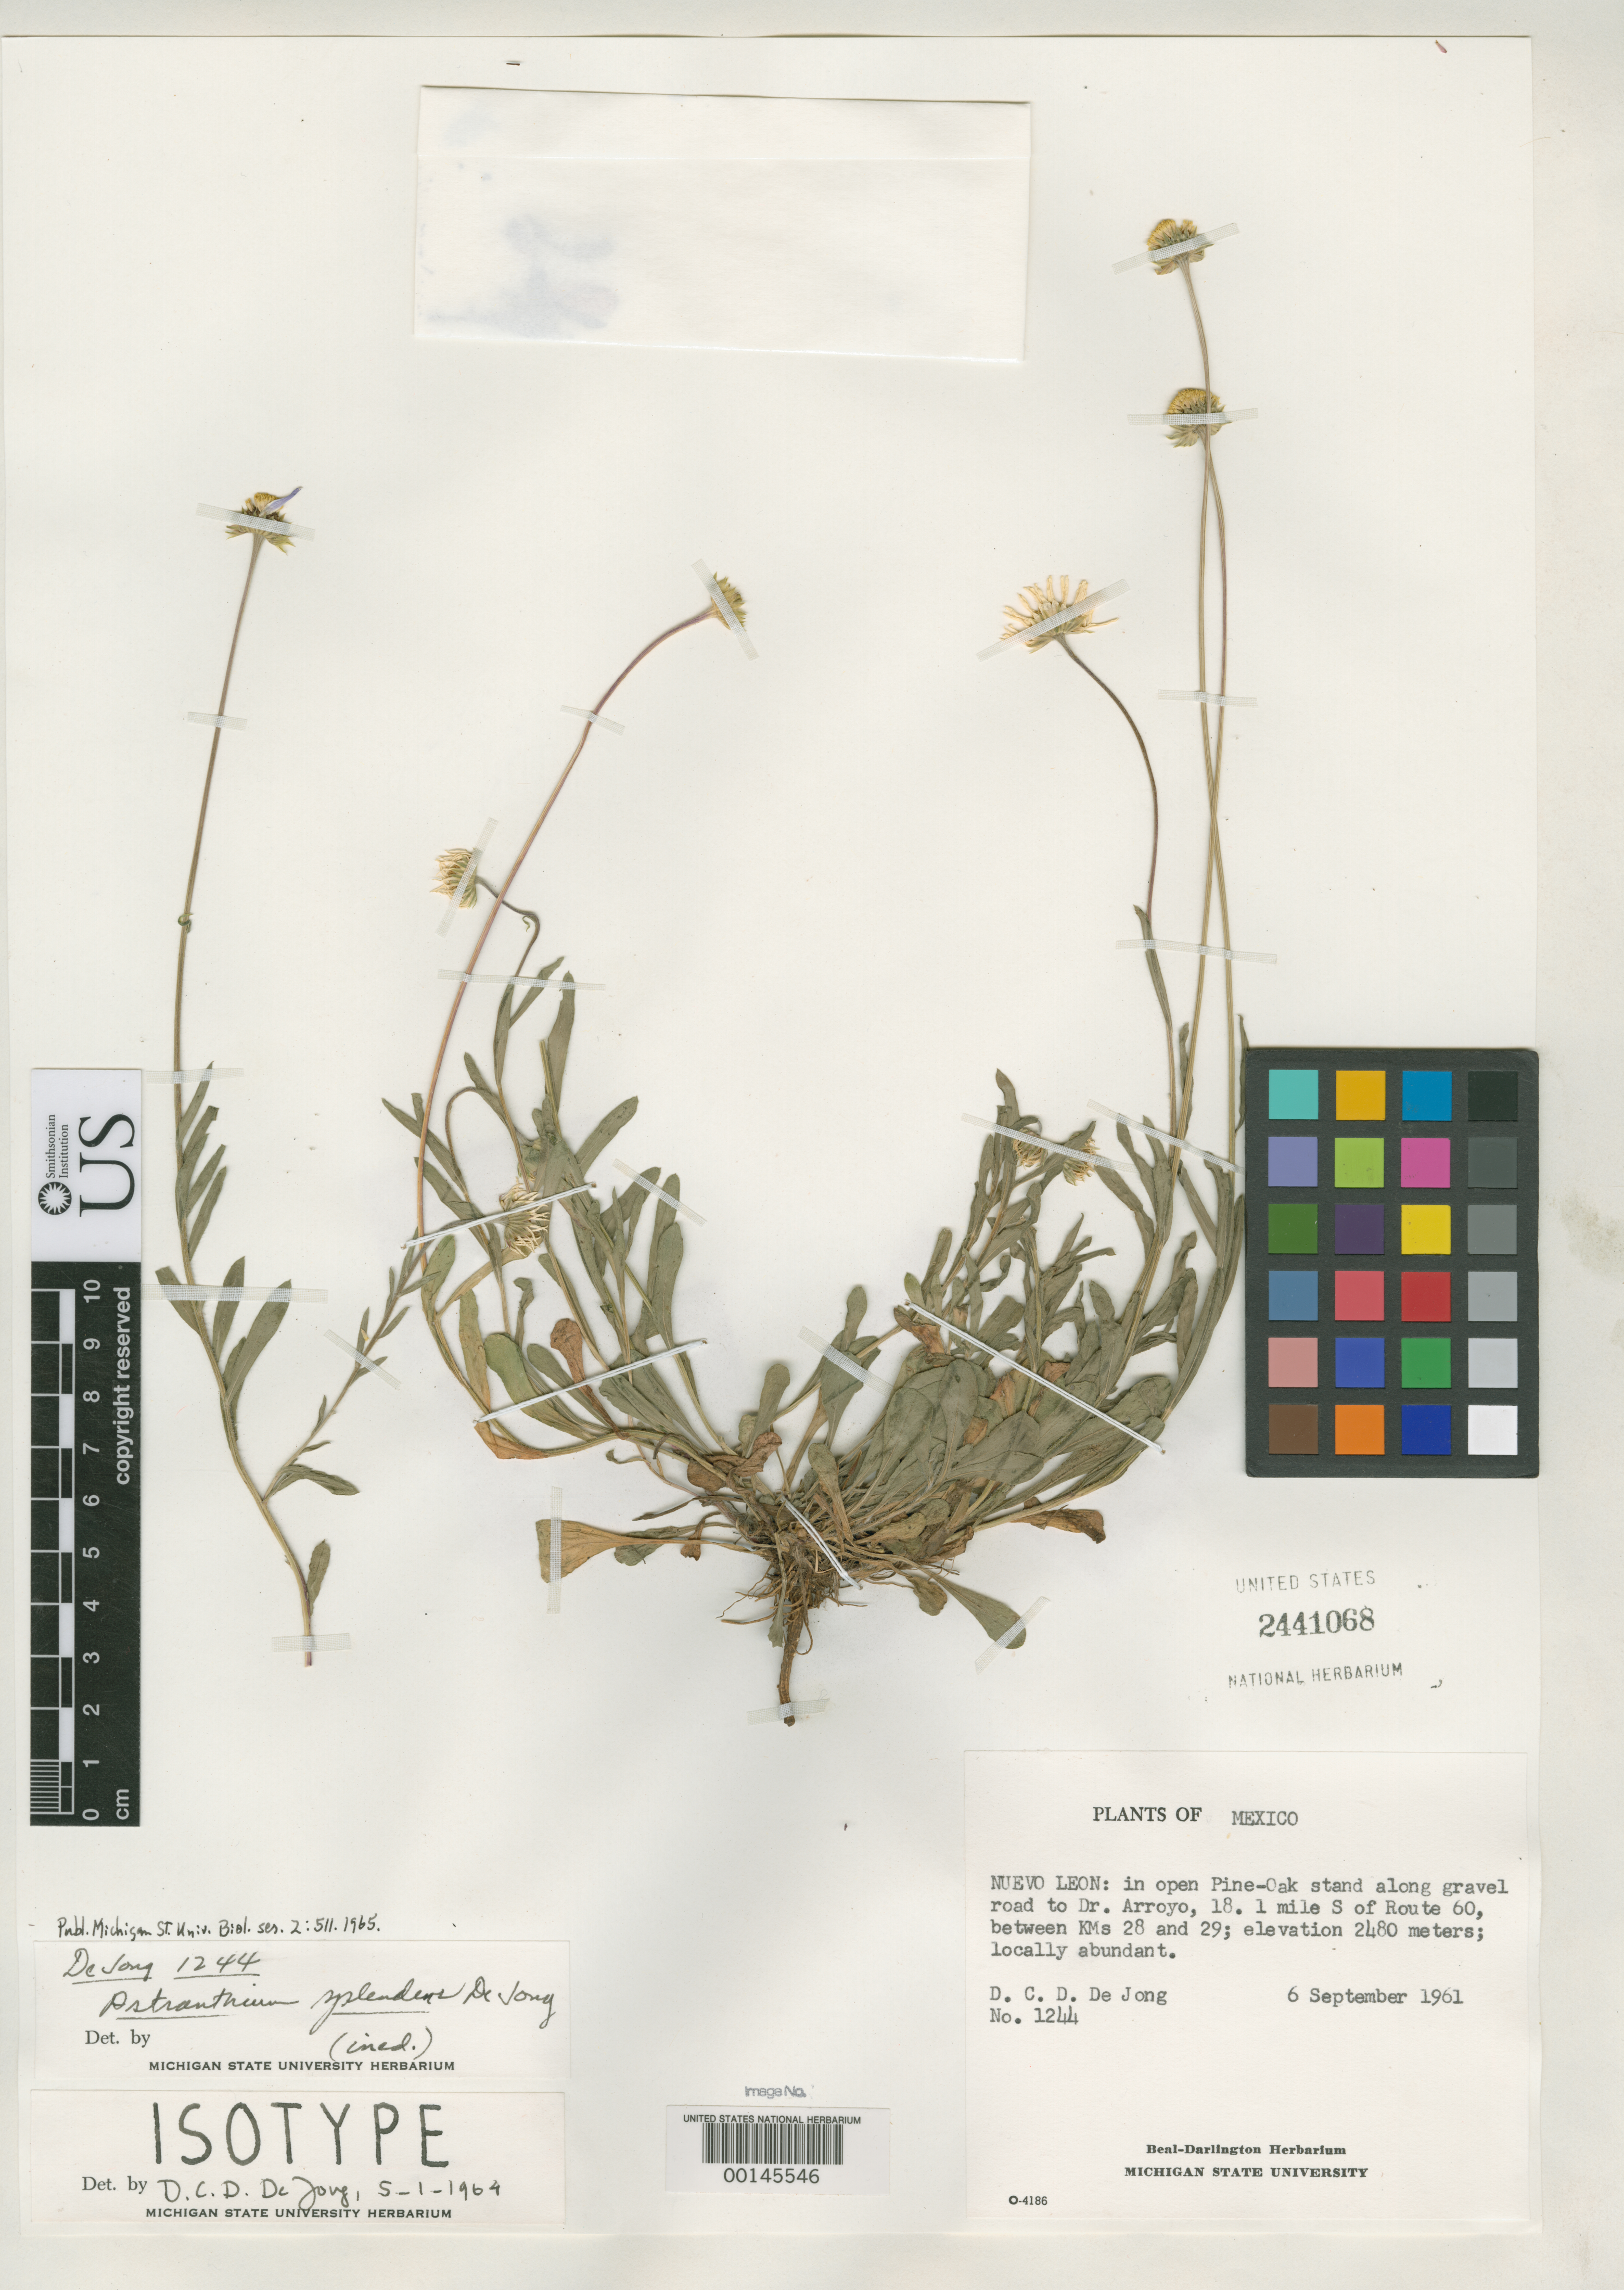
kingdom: Plantae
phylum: Tracheophyta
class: Magnoliopsida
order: Asterales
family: Asteraceae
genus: Astranthium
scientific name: Astranthium splendens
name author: de Jong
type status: Isotype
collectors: D. Dejong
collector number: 1244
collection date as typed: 06 Sep 1961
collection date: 1961-09-06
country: Mexico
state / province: Nuevo León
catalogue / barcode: US 2441068